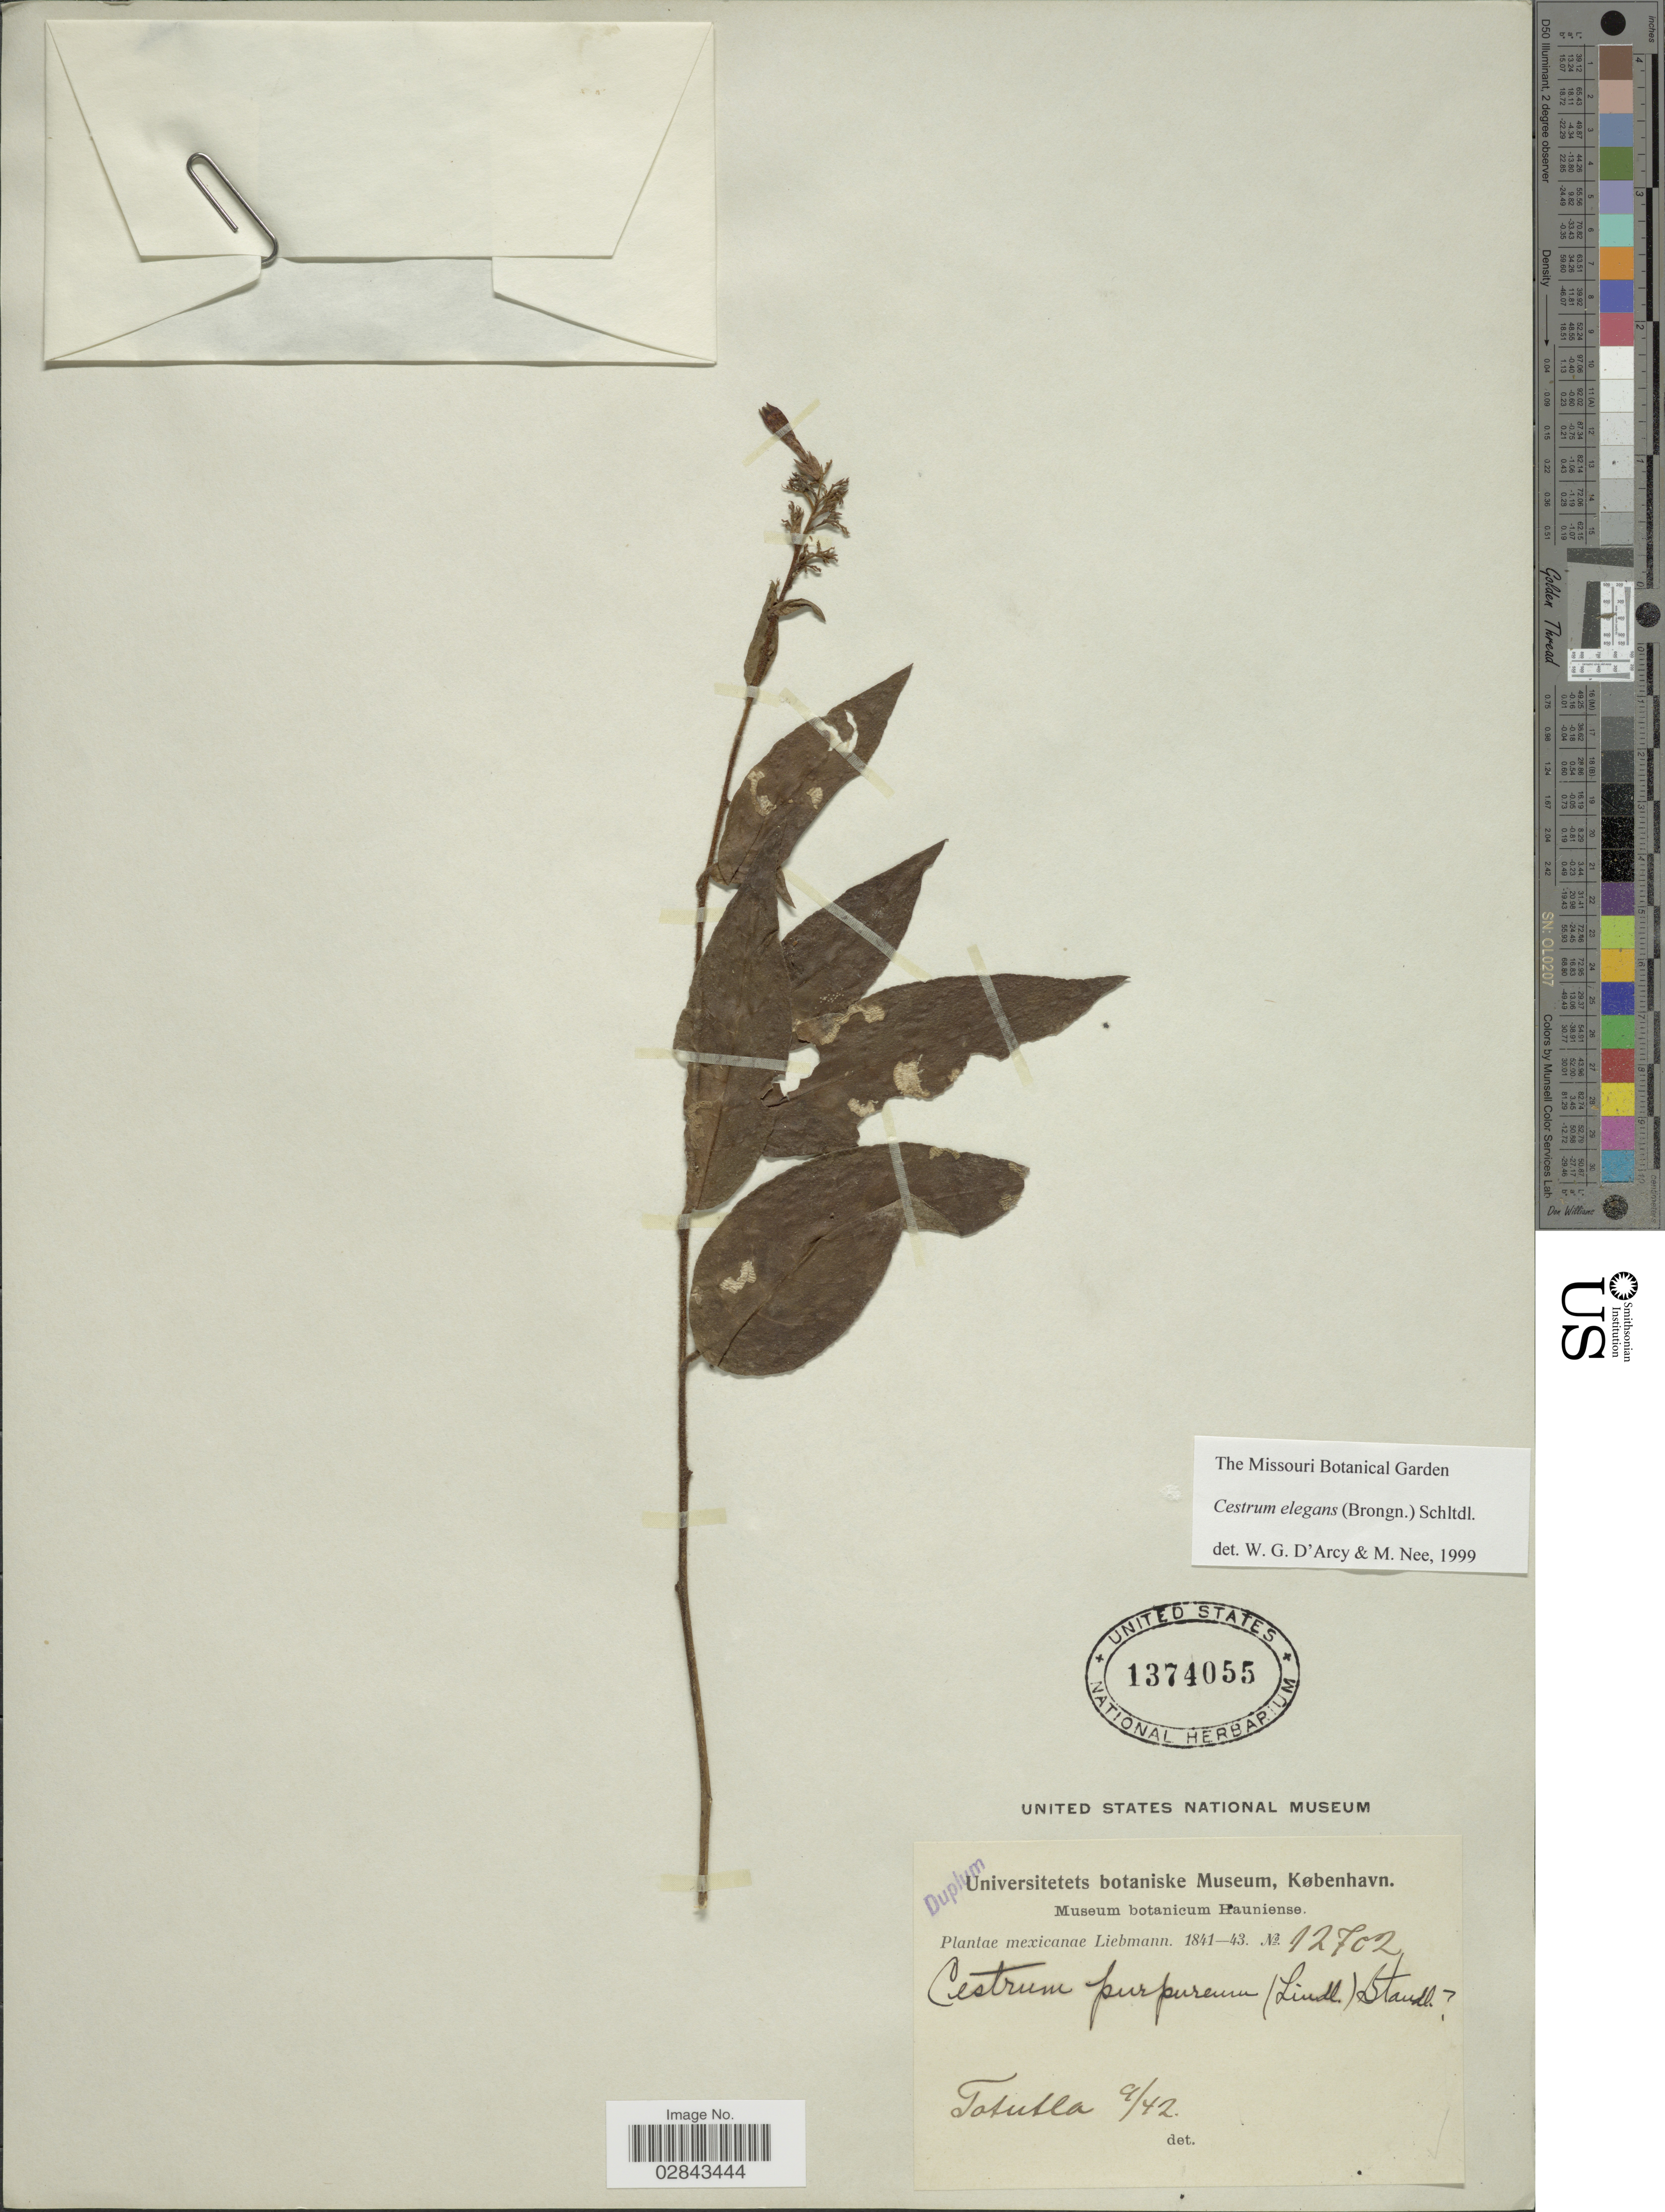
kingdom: Plantae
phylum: Tracheophyta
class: Magnoliopsida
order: Solanales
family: Solanaceae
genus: Cestrum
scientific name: Cestrum elegans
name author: (Brongn.) Schltdl.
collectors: Liebmann, --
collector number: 12702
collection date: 1842-09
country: Mexico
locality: Totutla.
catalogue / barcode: US 1374055